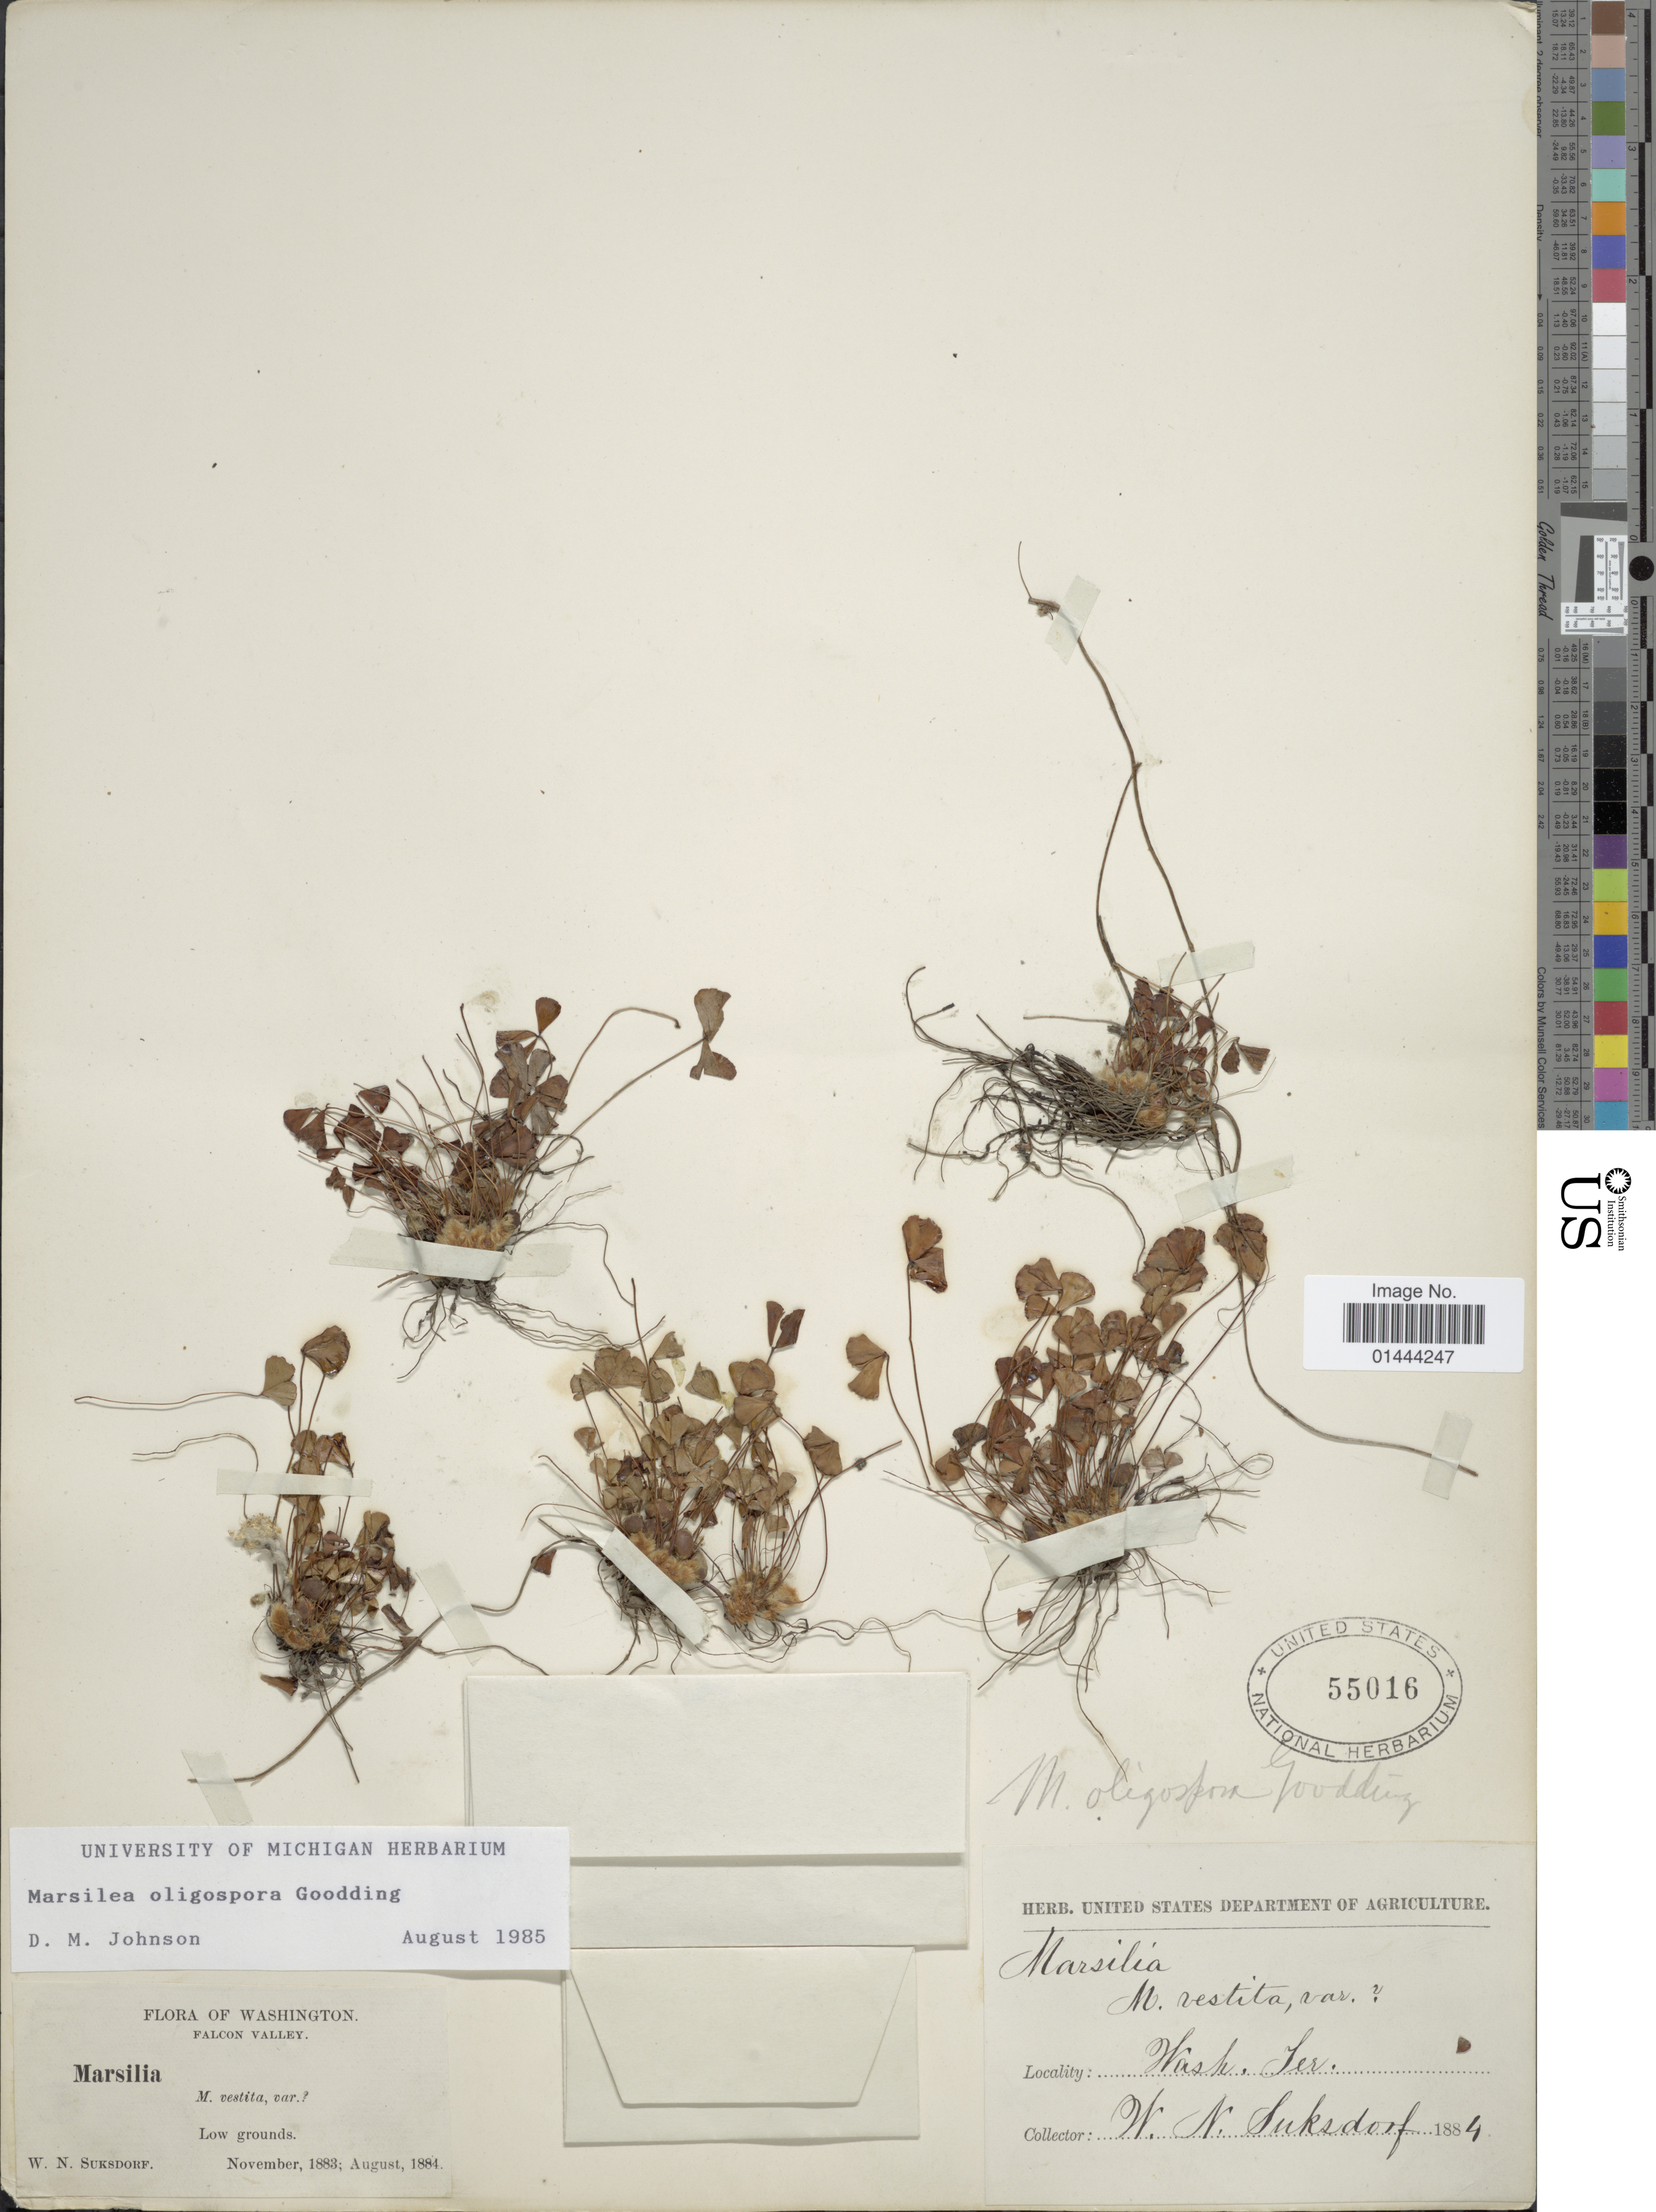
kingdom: Plantae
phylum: Tracheophyta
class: Polypodiopsida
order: Salviniales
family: Marsileaceae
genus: Marsilea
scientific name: Marsilea oligospora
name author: Goodd.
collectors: W. N. Suksdorf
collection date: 1883-11/1884-08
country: United States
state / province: Washington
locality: Falcon Valley, low fround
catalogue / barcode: US 55016